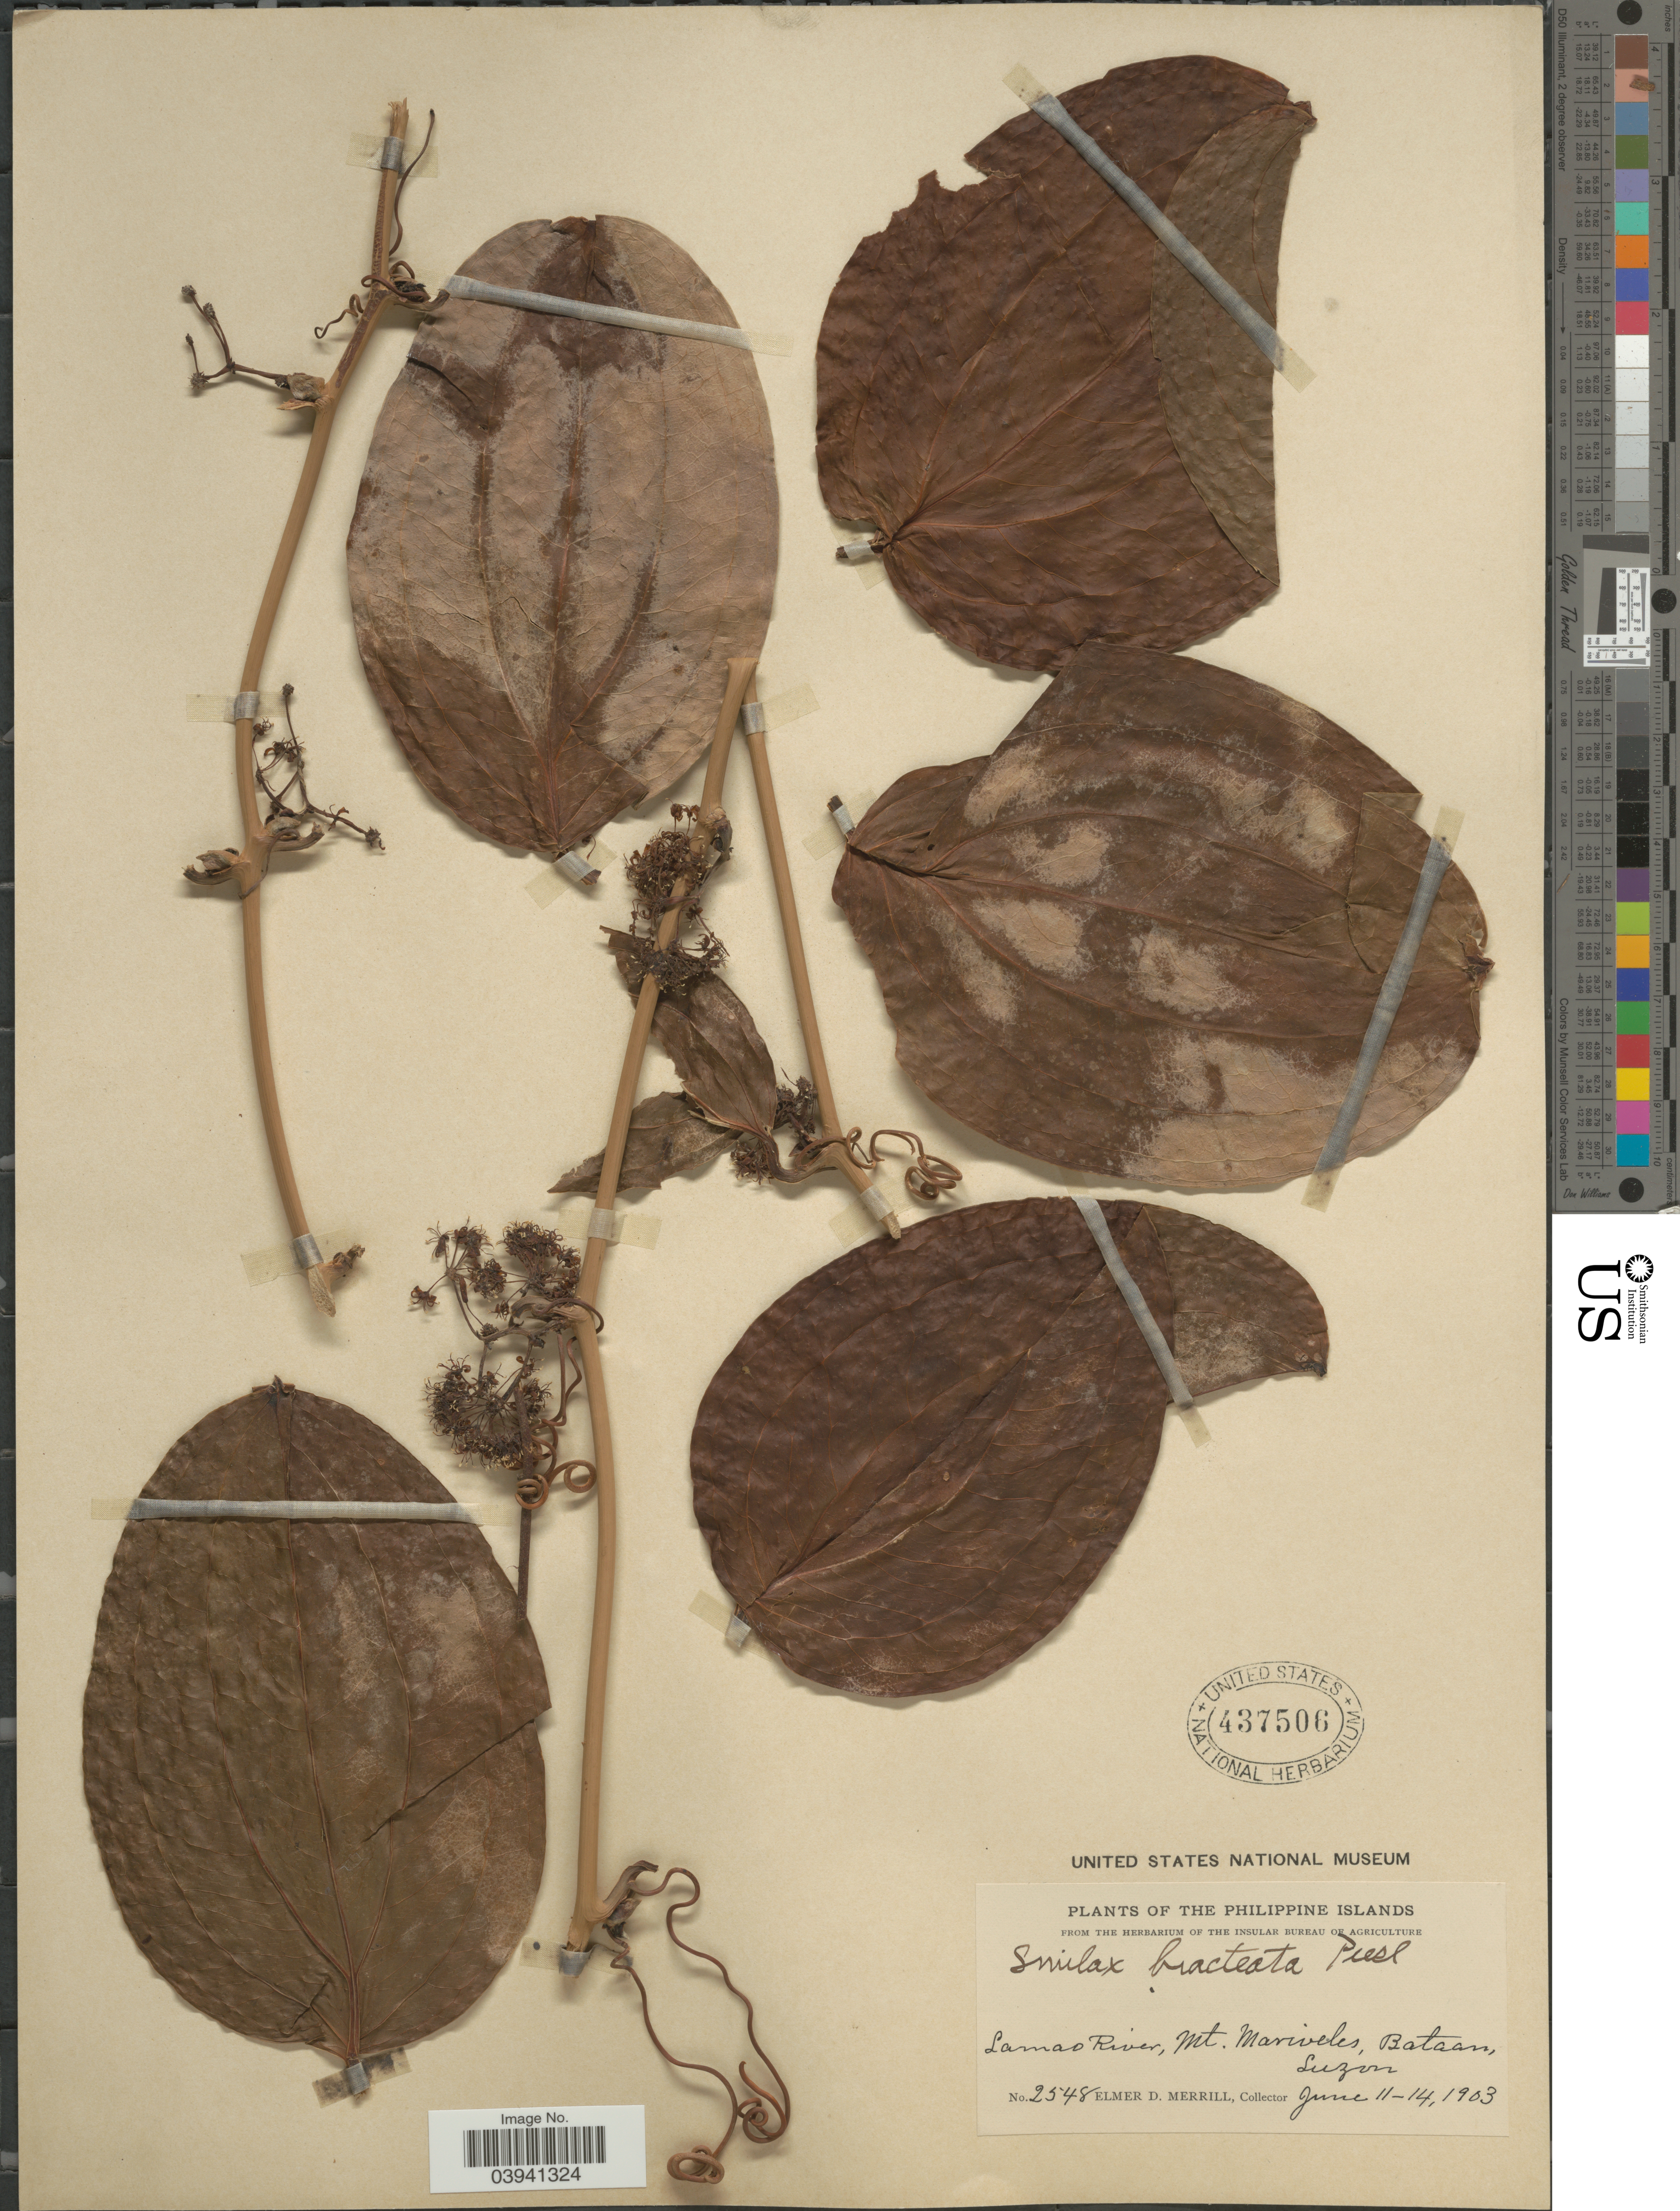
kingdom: Plantae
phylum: Tracheophyta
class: Liliopsida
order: Liliales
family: Smilacaceae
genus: Smilax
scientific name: Smilax bracteata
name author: C. Presl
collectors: E. D. Merrill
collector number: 2548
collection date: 1903-06-11/1903-06-14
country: Philippines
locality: Philippine Islands. Lamao River, Mt. Mariveles, Bataan, Luzon.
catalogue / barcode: US 437506